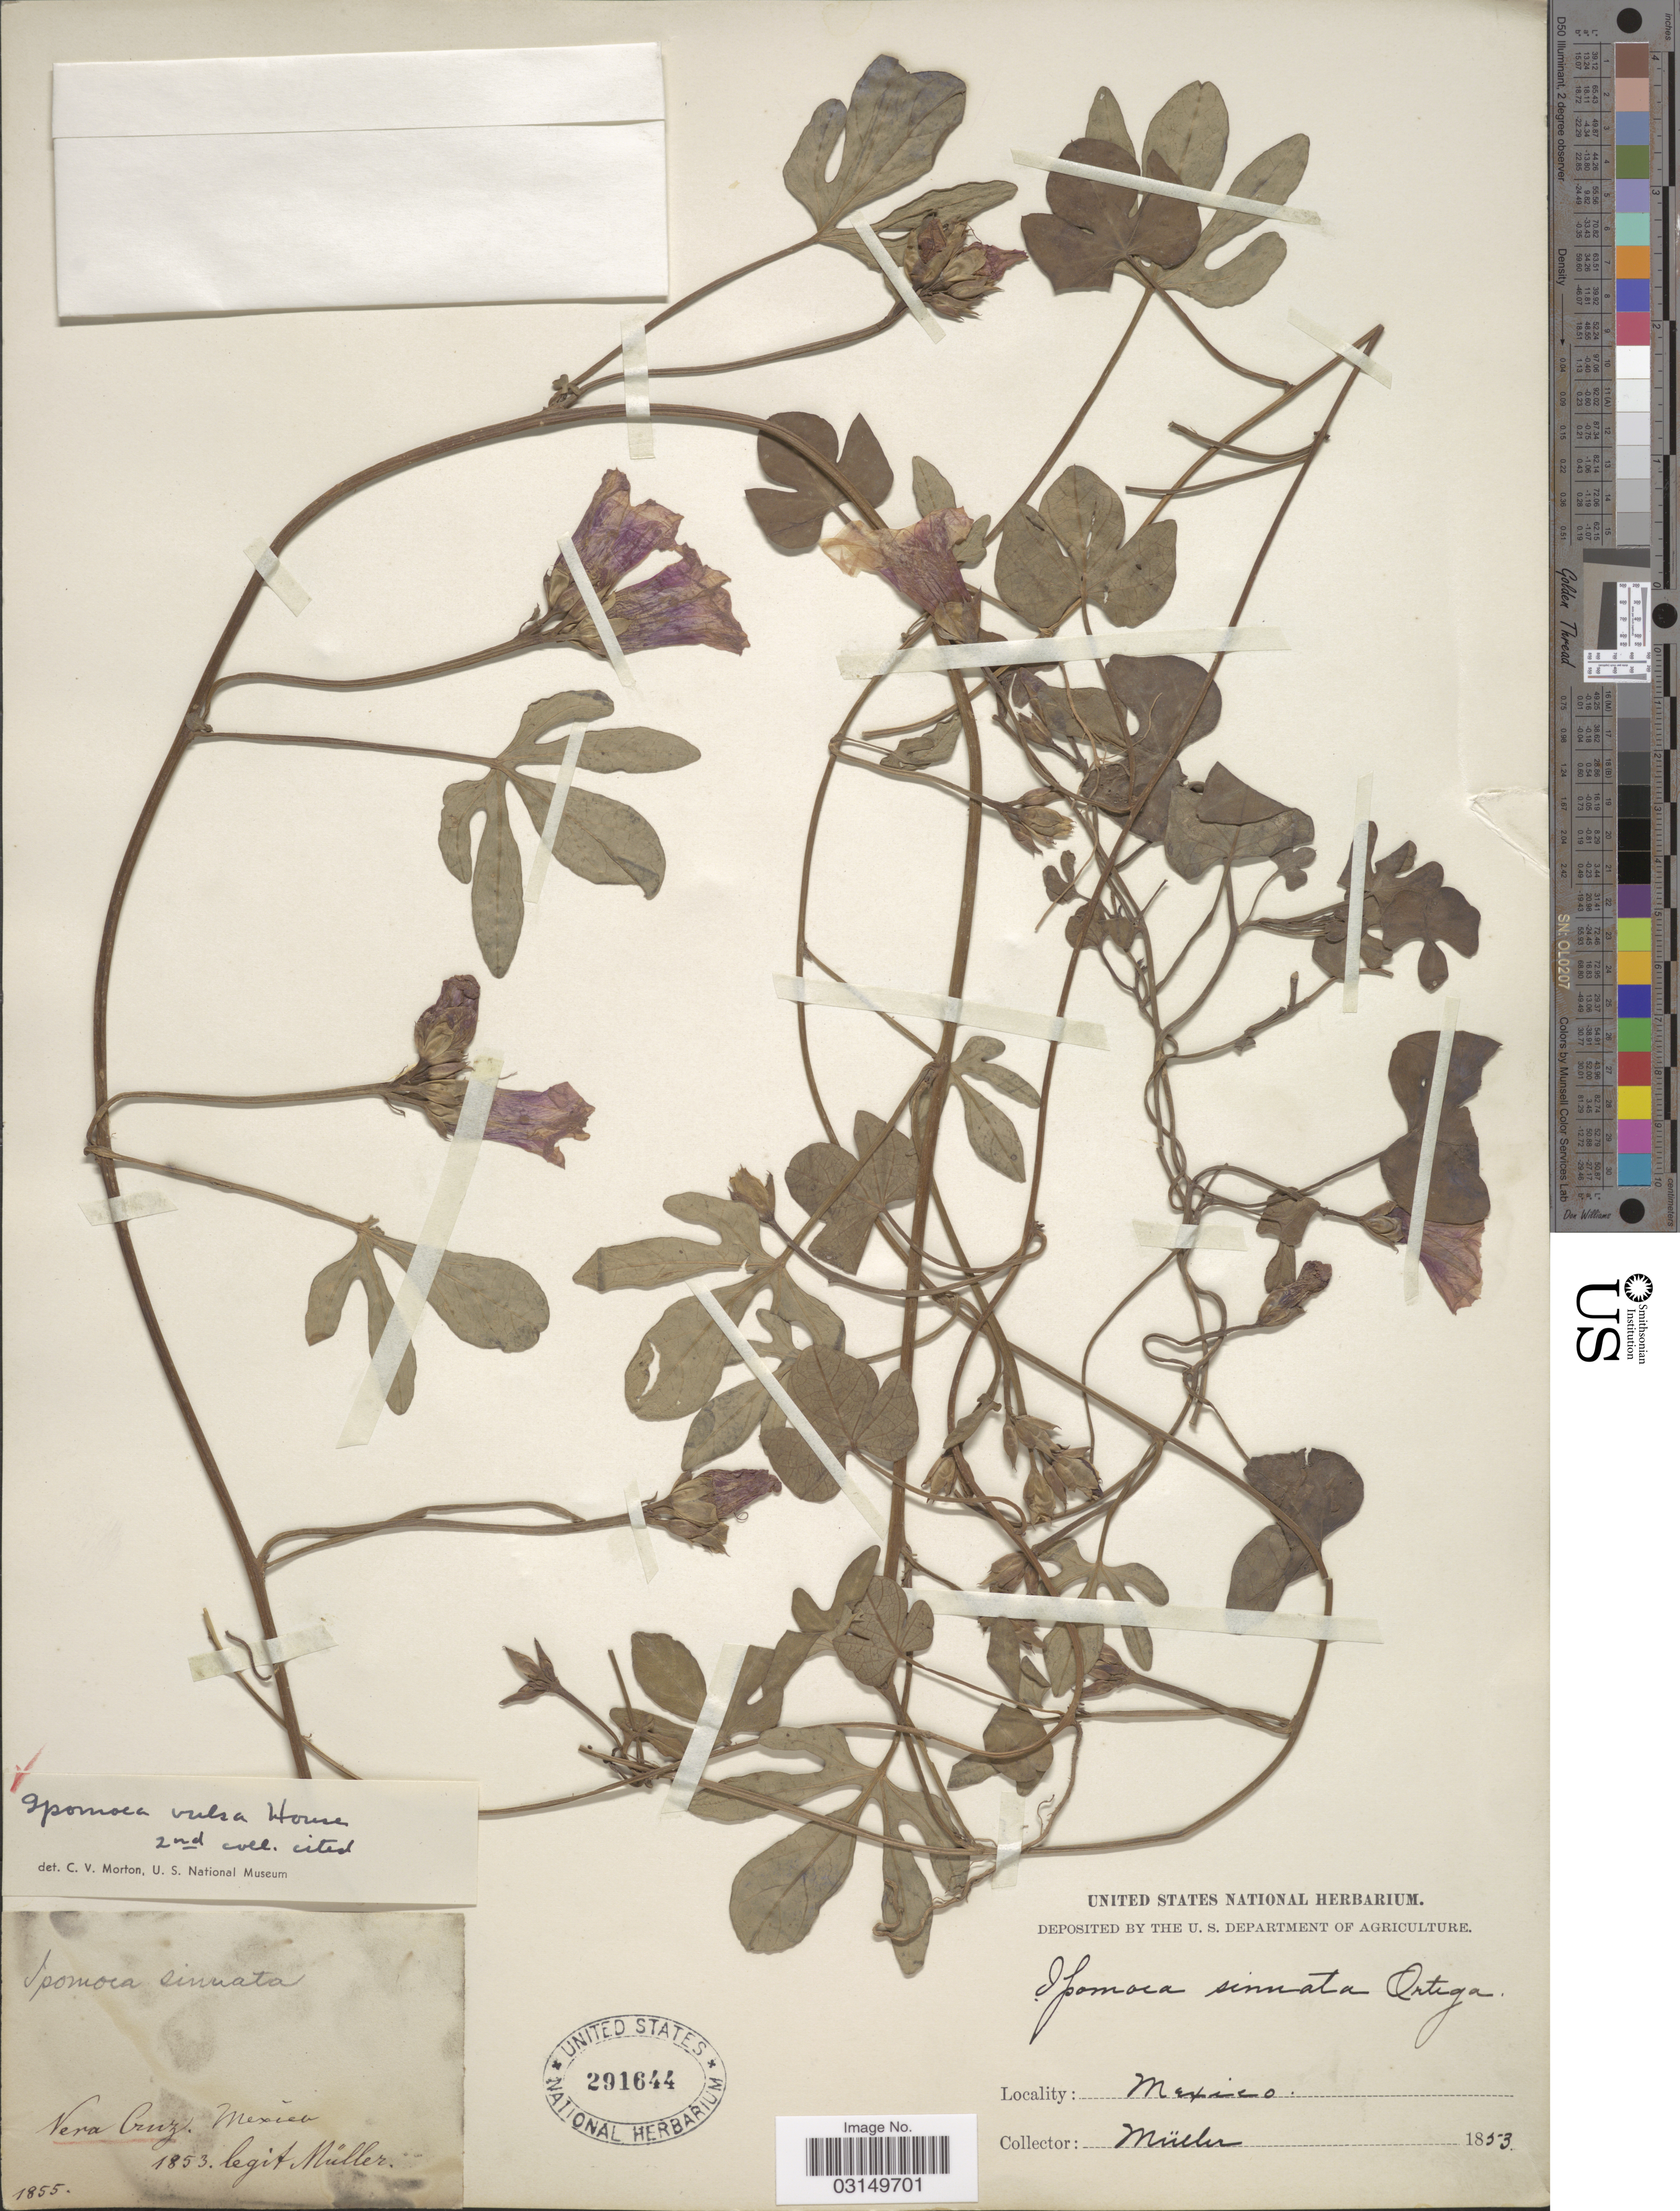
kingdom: Plantae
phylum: Tracheophyta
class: Magnoliopsida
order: Solanales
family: Convolvulaceae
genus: Ipomoea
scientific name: Ipomoea batatas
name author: (L.) Lam.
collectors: -- Müller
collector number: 1855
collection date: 1853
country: Mexico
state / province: Veracruz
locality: Vera Cruz.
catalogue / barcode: US 291644